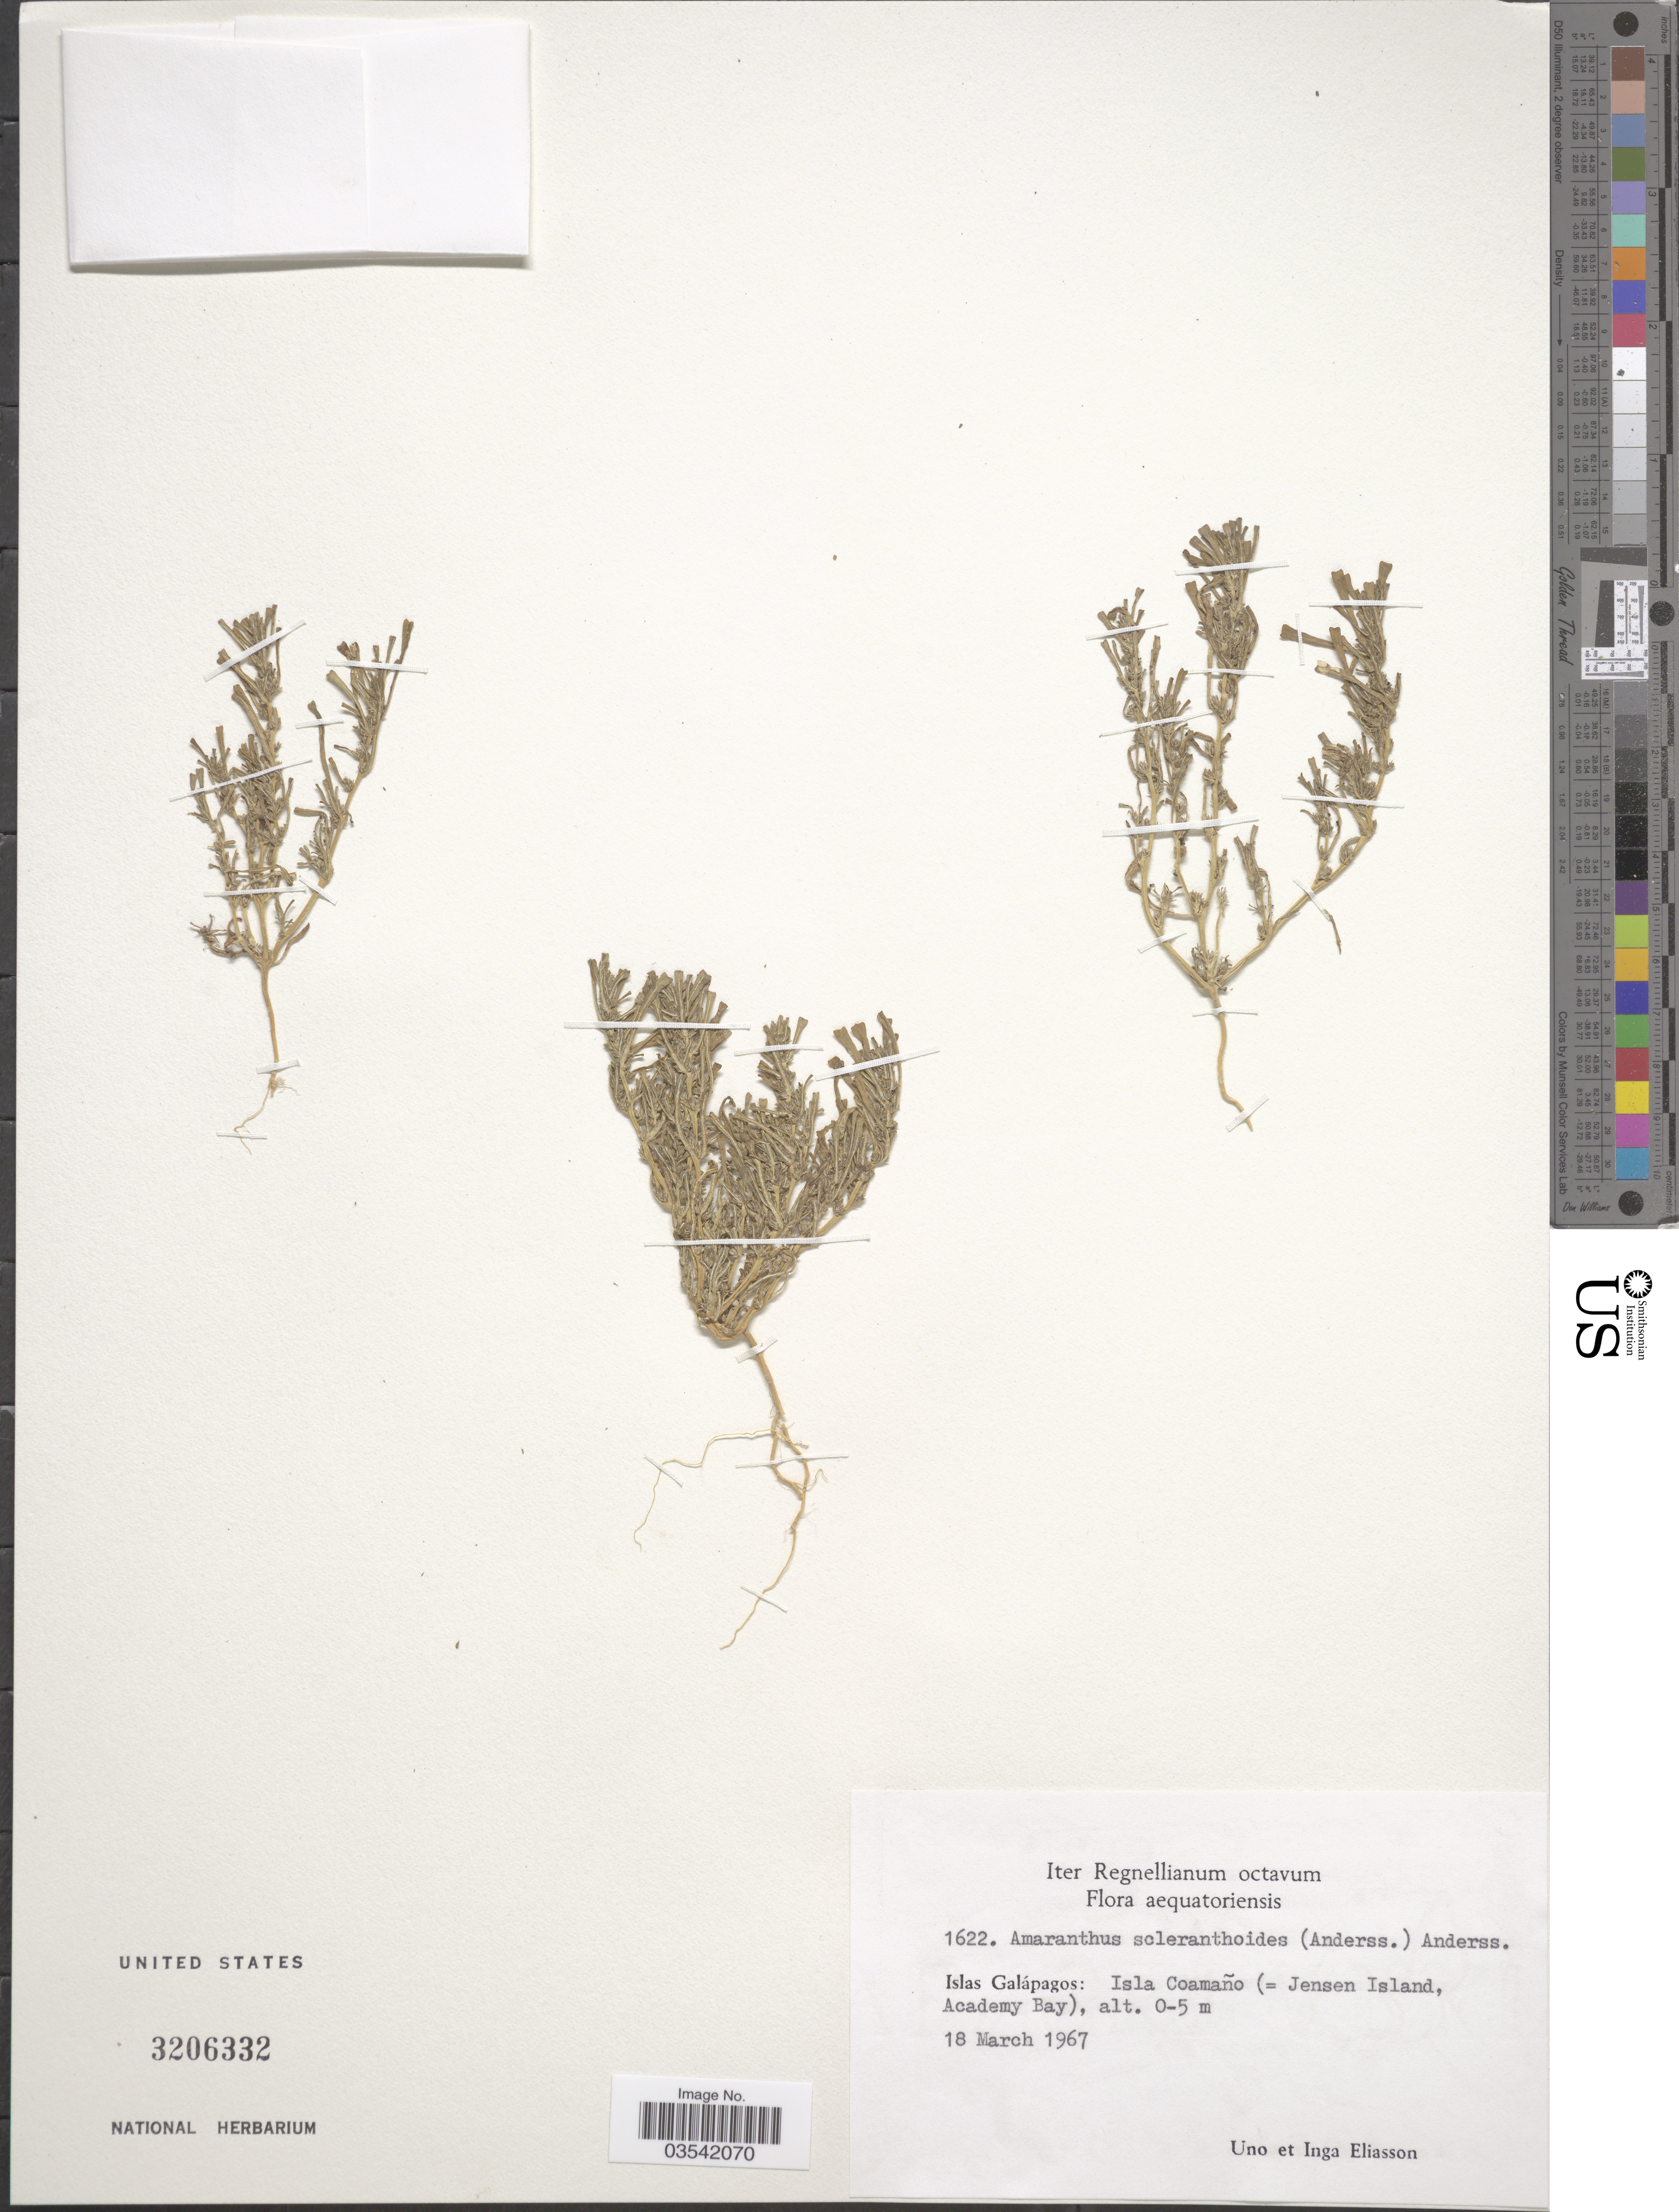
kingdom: Plantae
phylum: Tracheophyta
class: Magnoliopsida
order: Caryophyllales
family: Amaranthaceae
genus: Amaranthus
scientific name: Amaranthus sclerantoides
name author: (Andersson) Andersson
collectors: U. Eliasson & I. Eliasson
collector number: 1622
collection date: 1967-03-18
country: Ecuador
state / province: Colón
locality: Islas Galápagos: Isla Coamaño (=Jensen Island, Academy Bay).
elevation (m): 0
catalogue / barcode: US 3206332